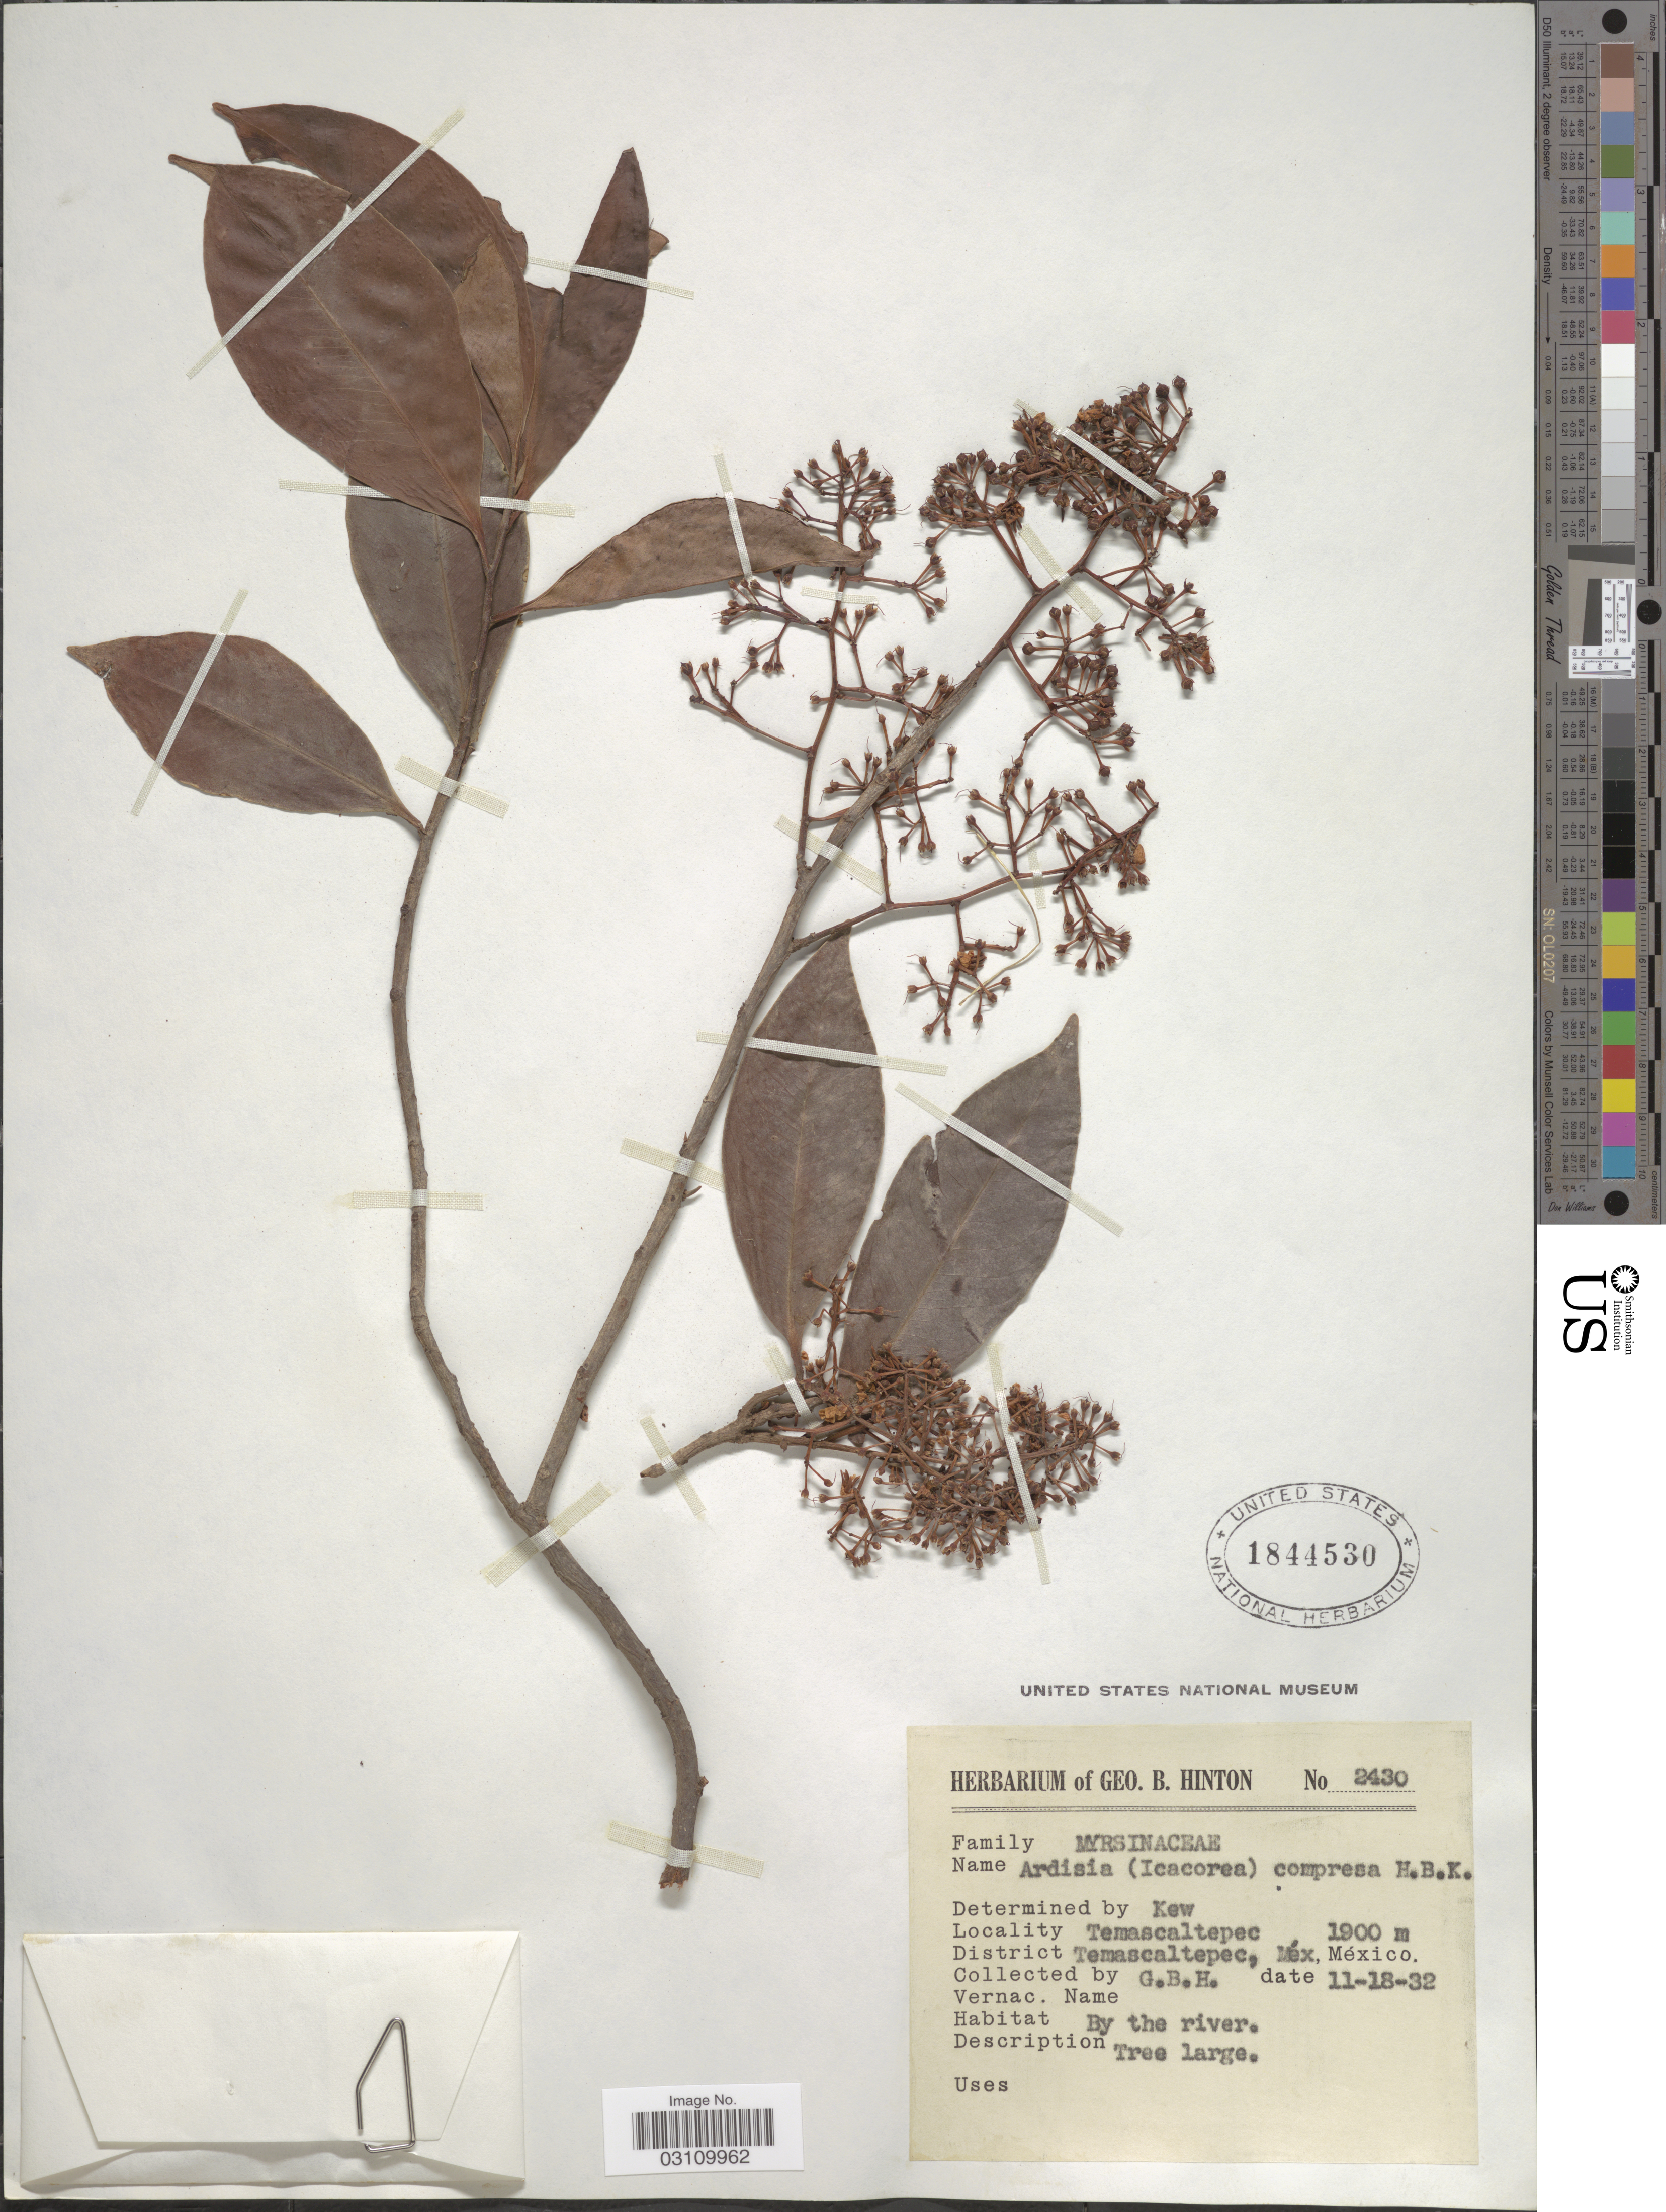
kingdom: Plantae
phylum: Tracheophyta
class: Magnoliopsida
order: Ericales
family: Primulaceae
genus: Ardisia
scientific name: Ardisia compressa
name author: Kunth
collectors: G. B. Hinton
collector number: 2430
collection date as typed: Transcribed d/m/y: 18/11/32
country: Mexico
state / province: México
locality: Temascaltepec, District Temascaltepec.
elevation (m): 1900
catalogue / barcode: US 1844530